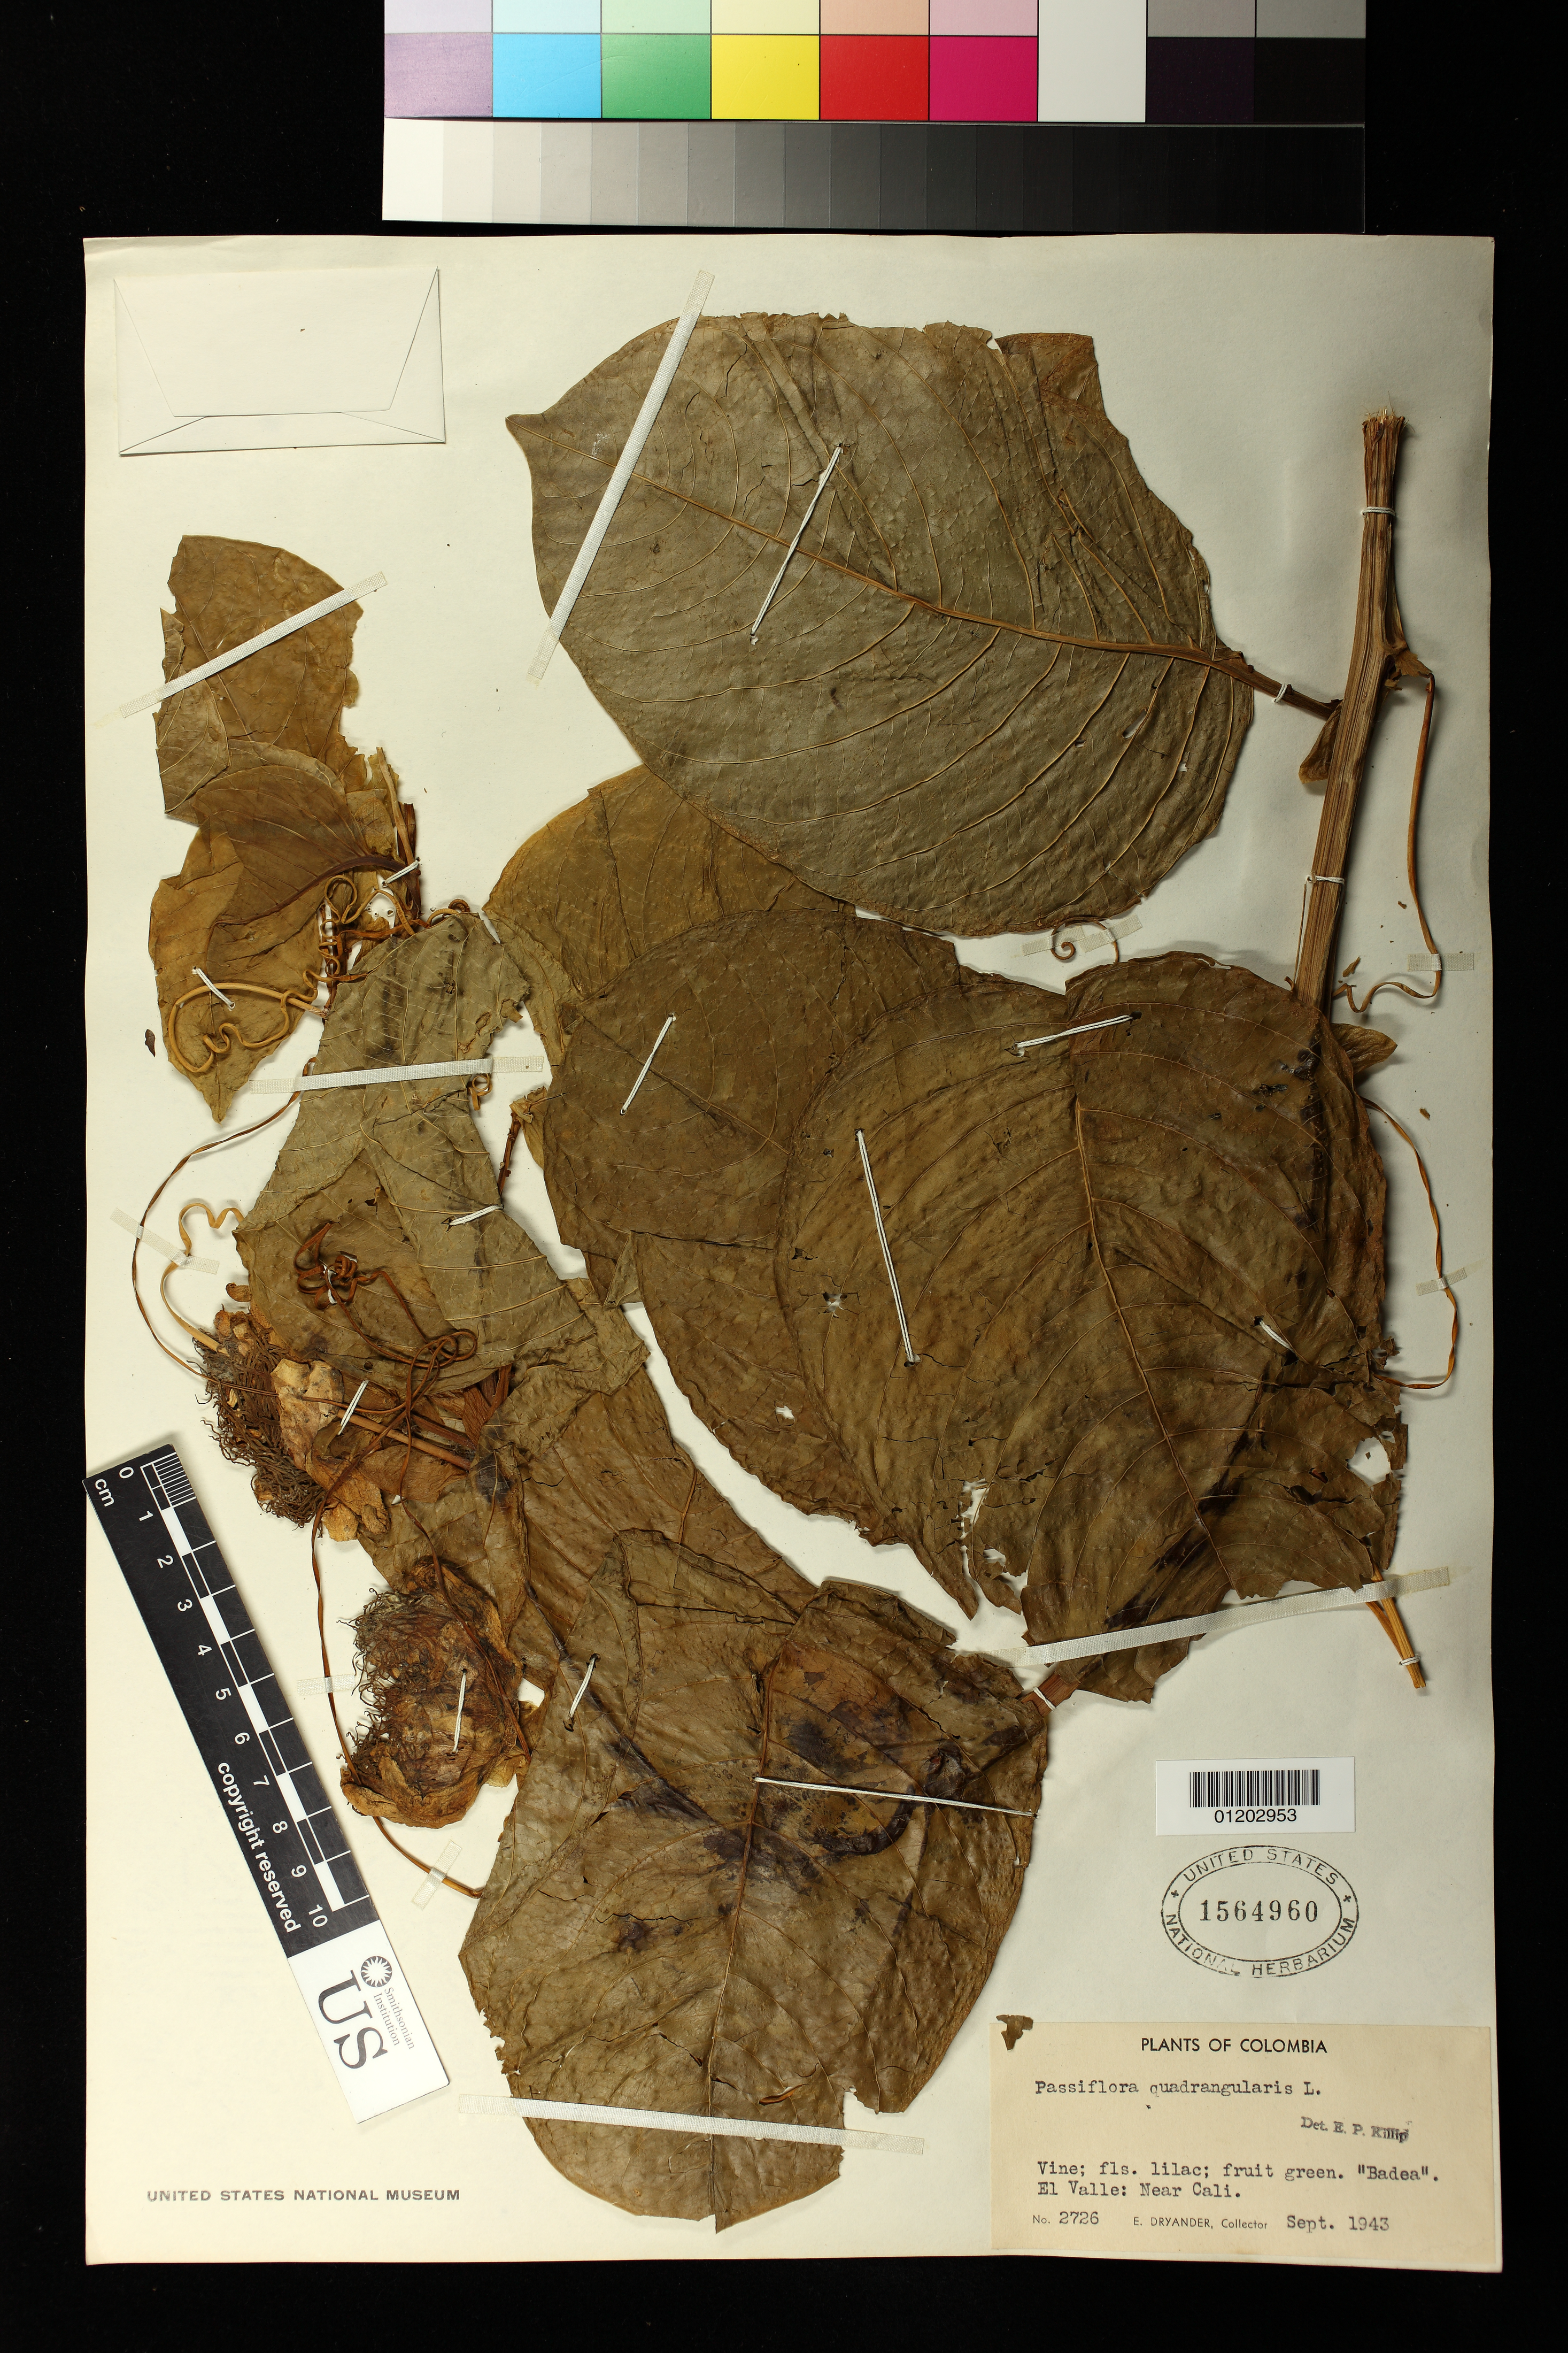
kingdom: Plantae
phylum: Tracheophyta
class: Magnoliopsida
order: Malpighiales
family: Passifloraceae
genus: Passiflora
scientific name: Passiflora quadrangularis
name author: L.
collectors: E. Dryander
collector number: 2726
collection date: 1943-09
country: Colombia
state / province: Valle del Cauca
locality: Near Cali.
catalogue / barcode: US 1564960